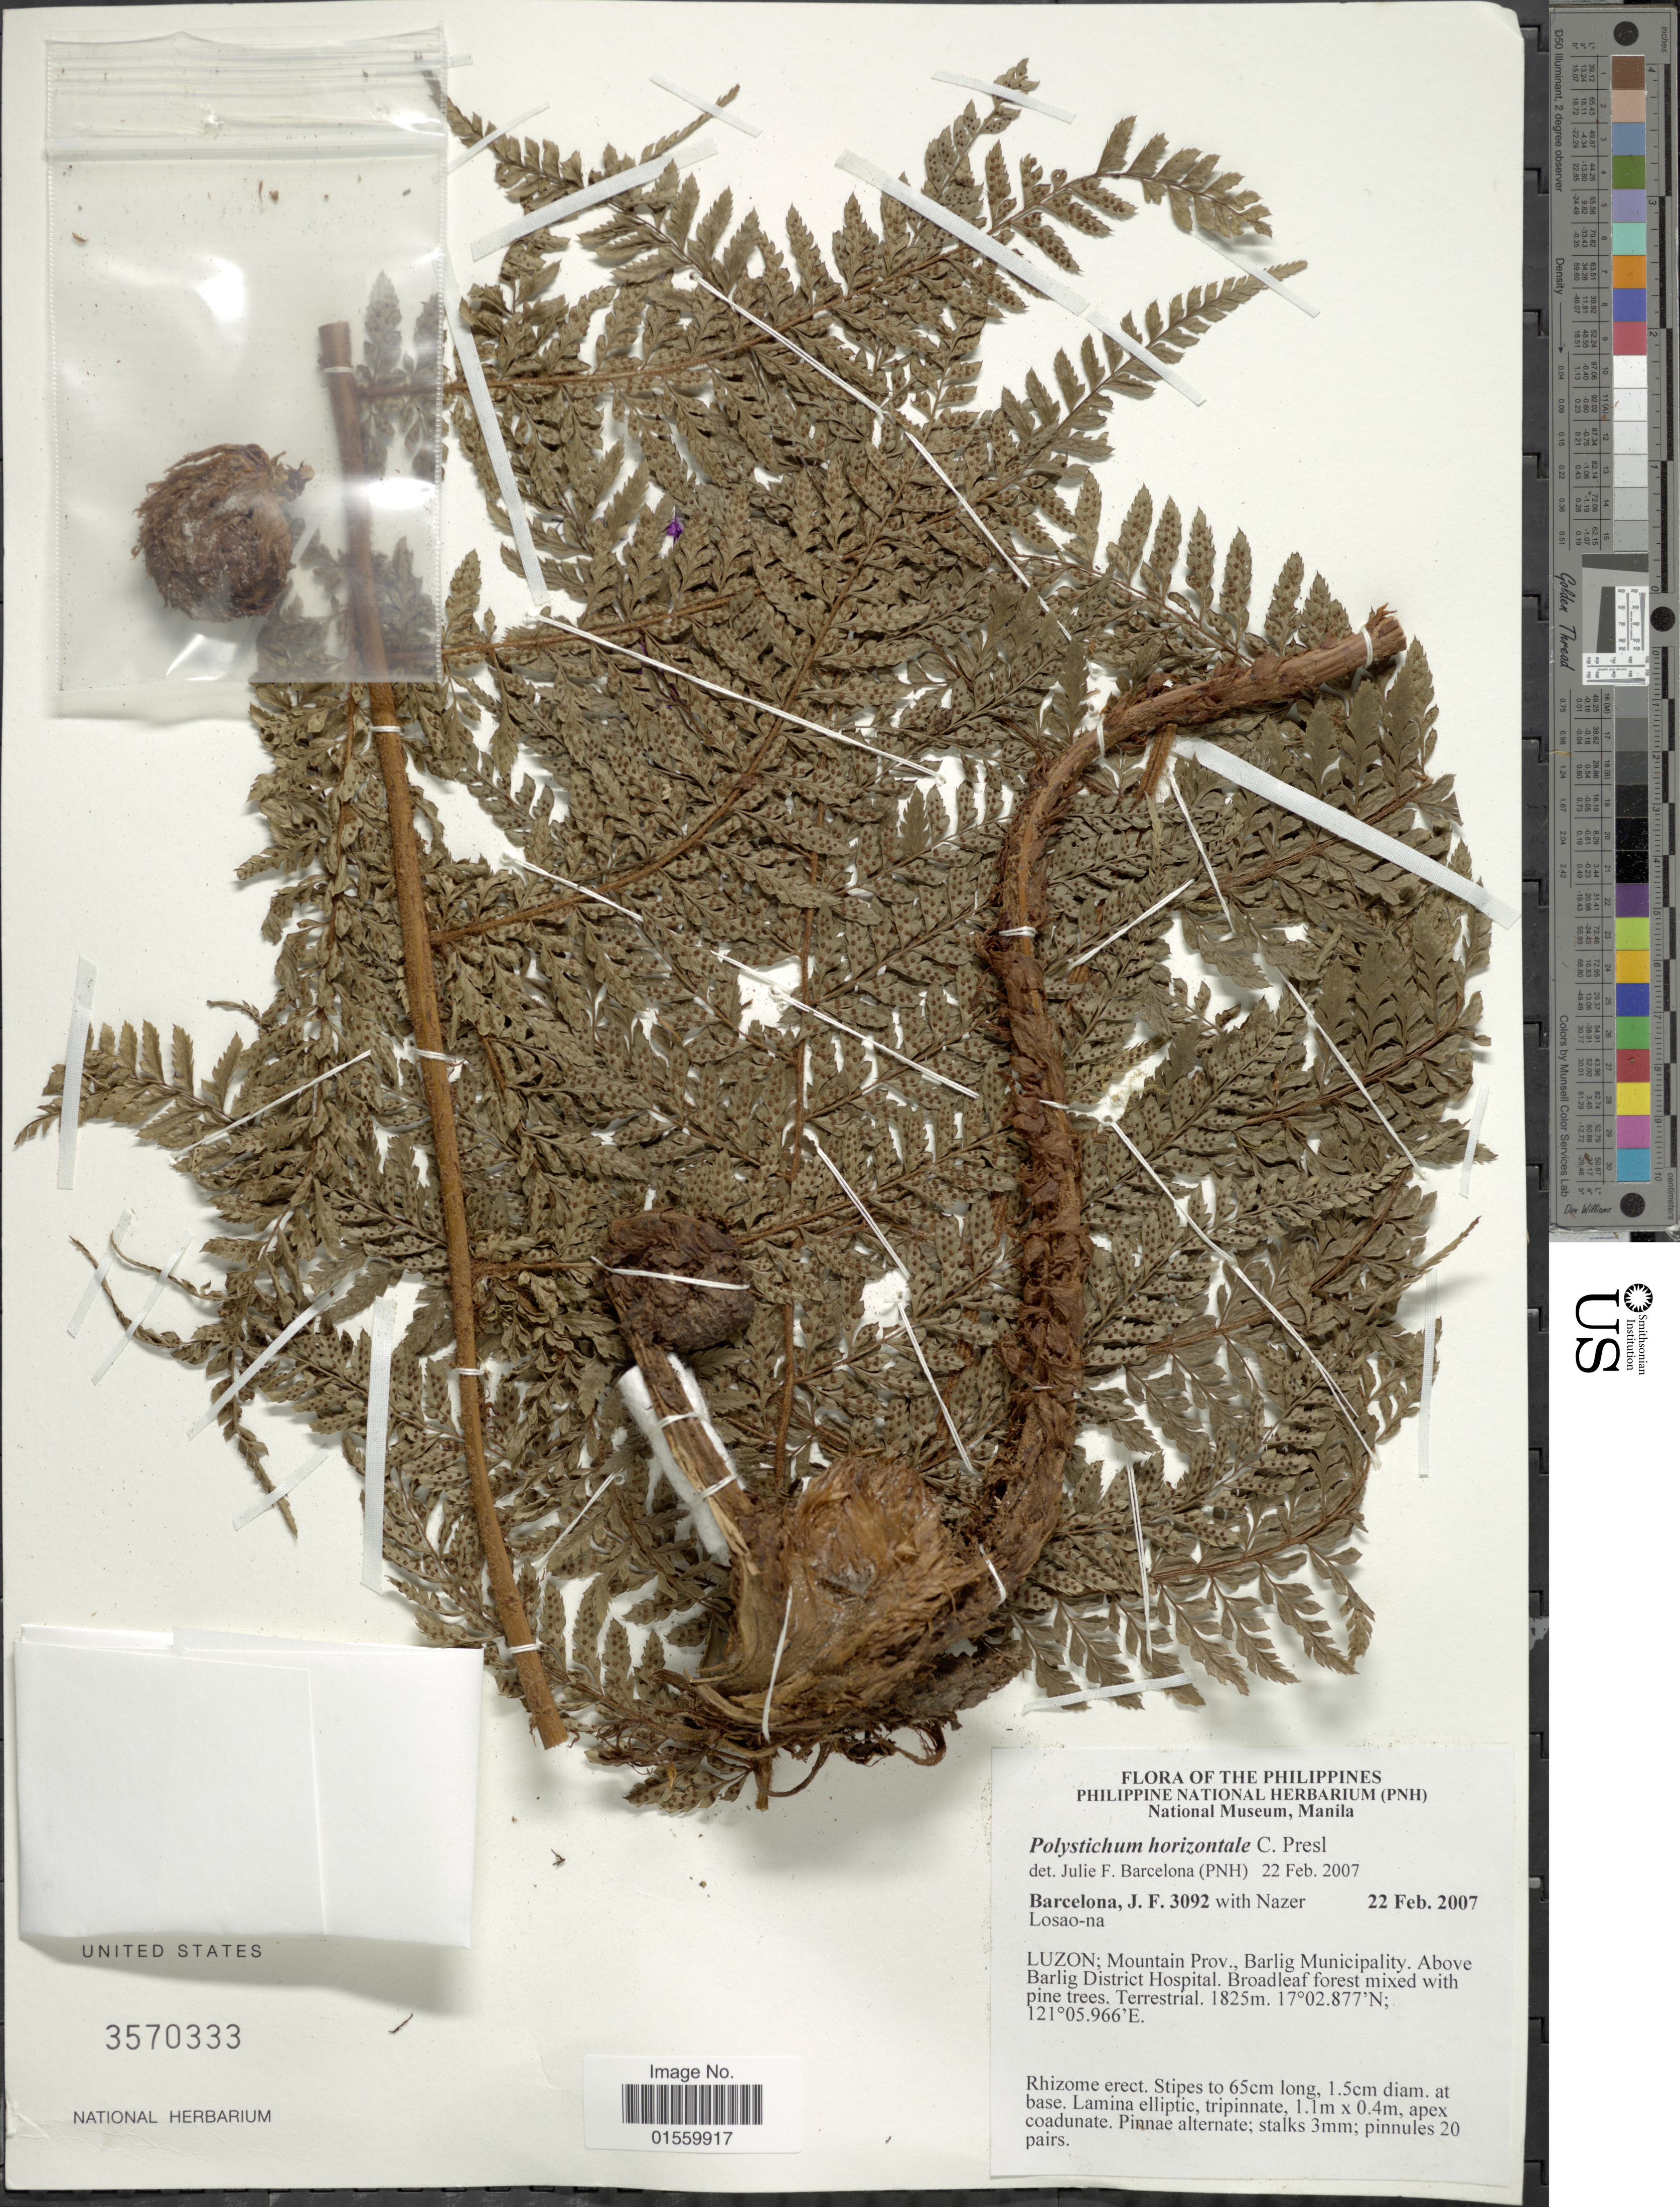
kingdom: Plantae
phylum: Tracheophyta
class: Polypodiopsida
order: Polypodiales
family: Dryopteridaceae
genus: Polystichum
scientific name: Polystichum horizontale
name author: C. Presl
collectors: J. F. Barcelona & N. Losao-na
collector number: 3092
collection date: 2007-02-22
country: Philippines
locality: Luzon; Mountain Prov., Barlig Municipality, above Barlig District Hospital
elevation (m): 1825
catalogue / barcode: US 3570333